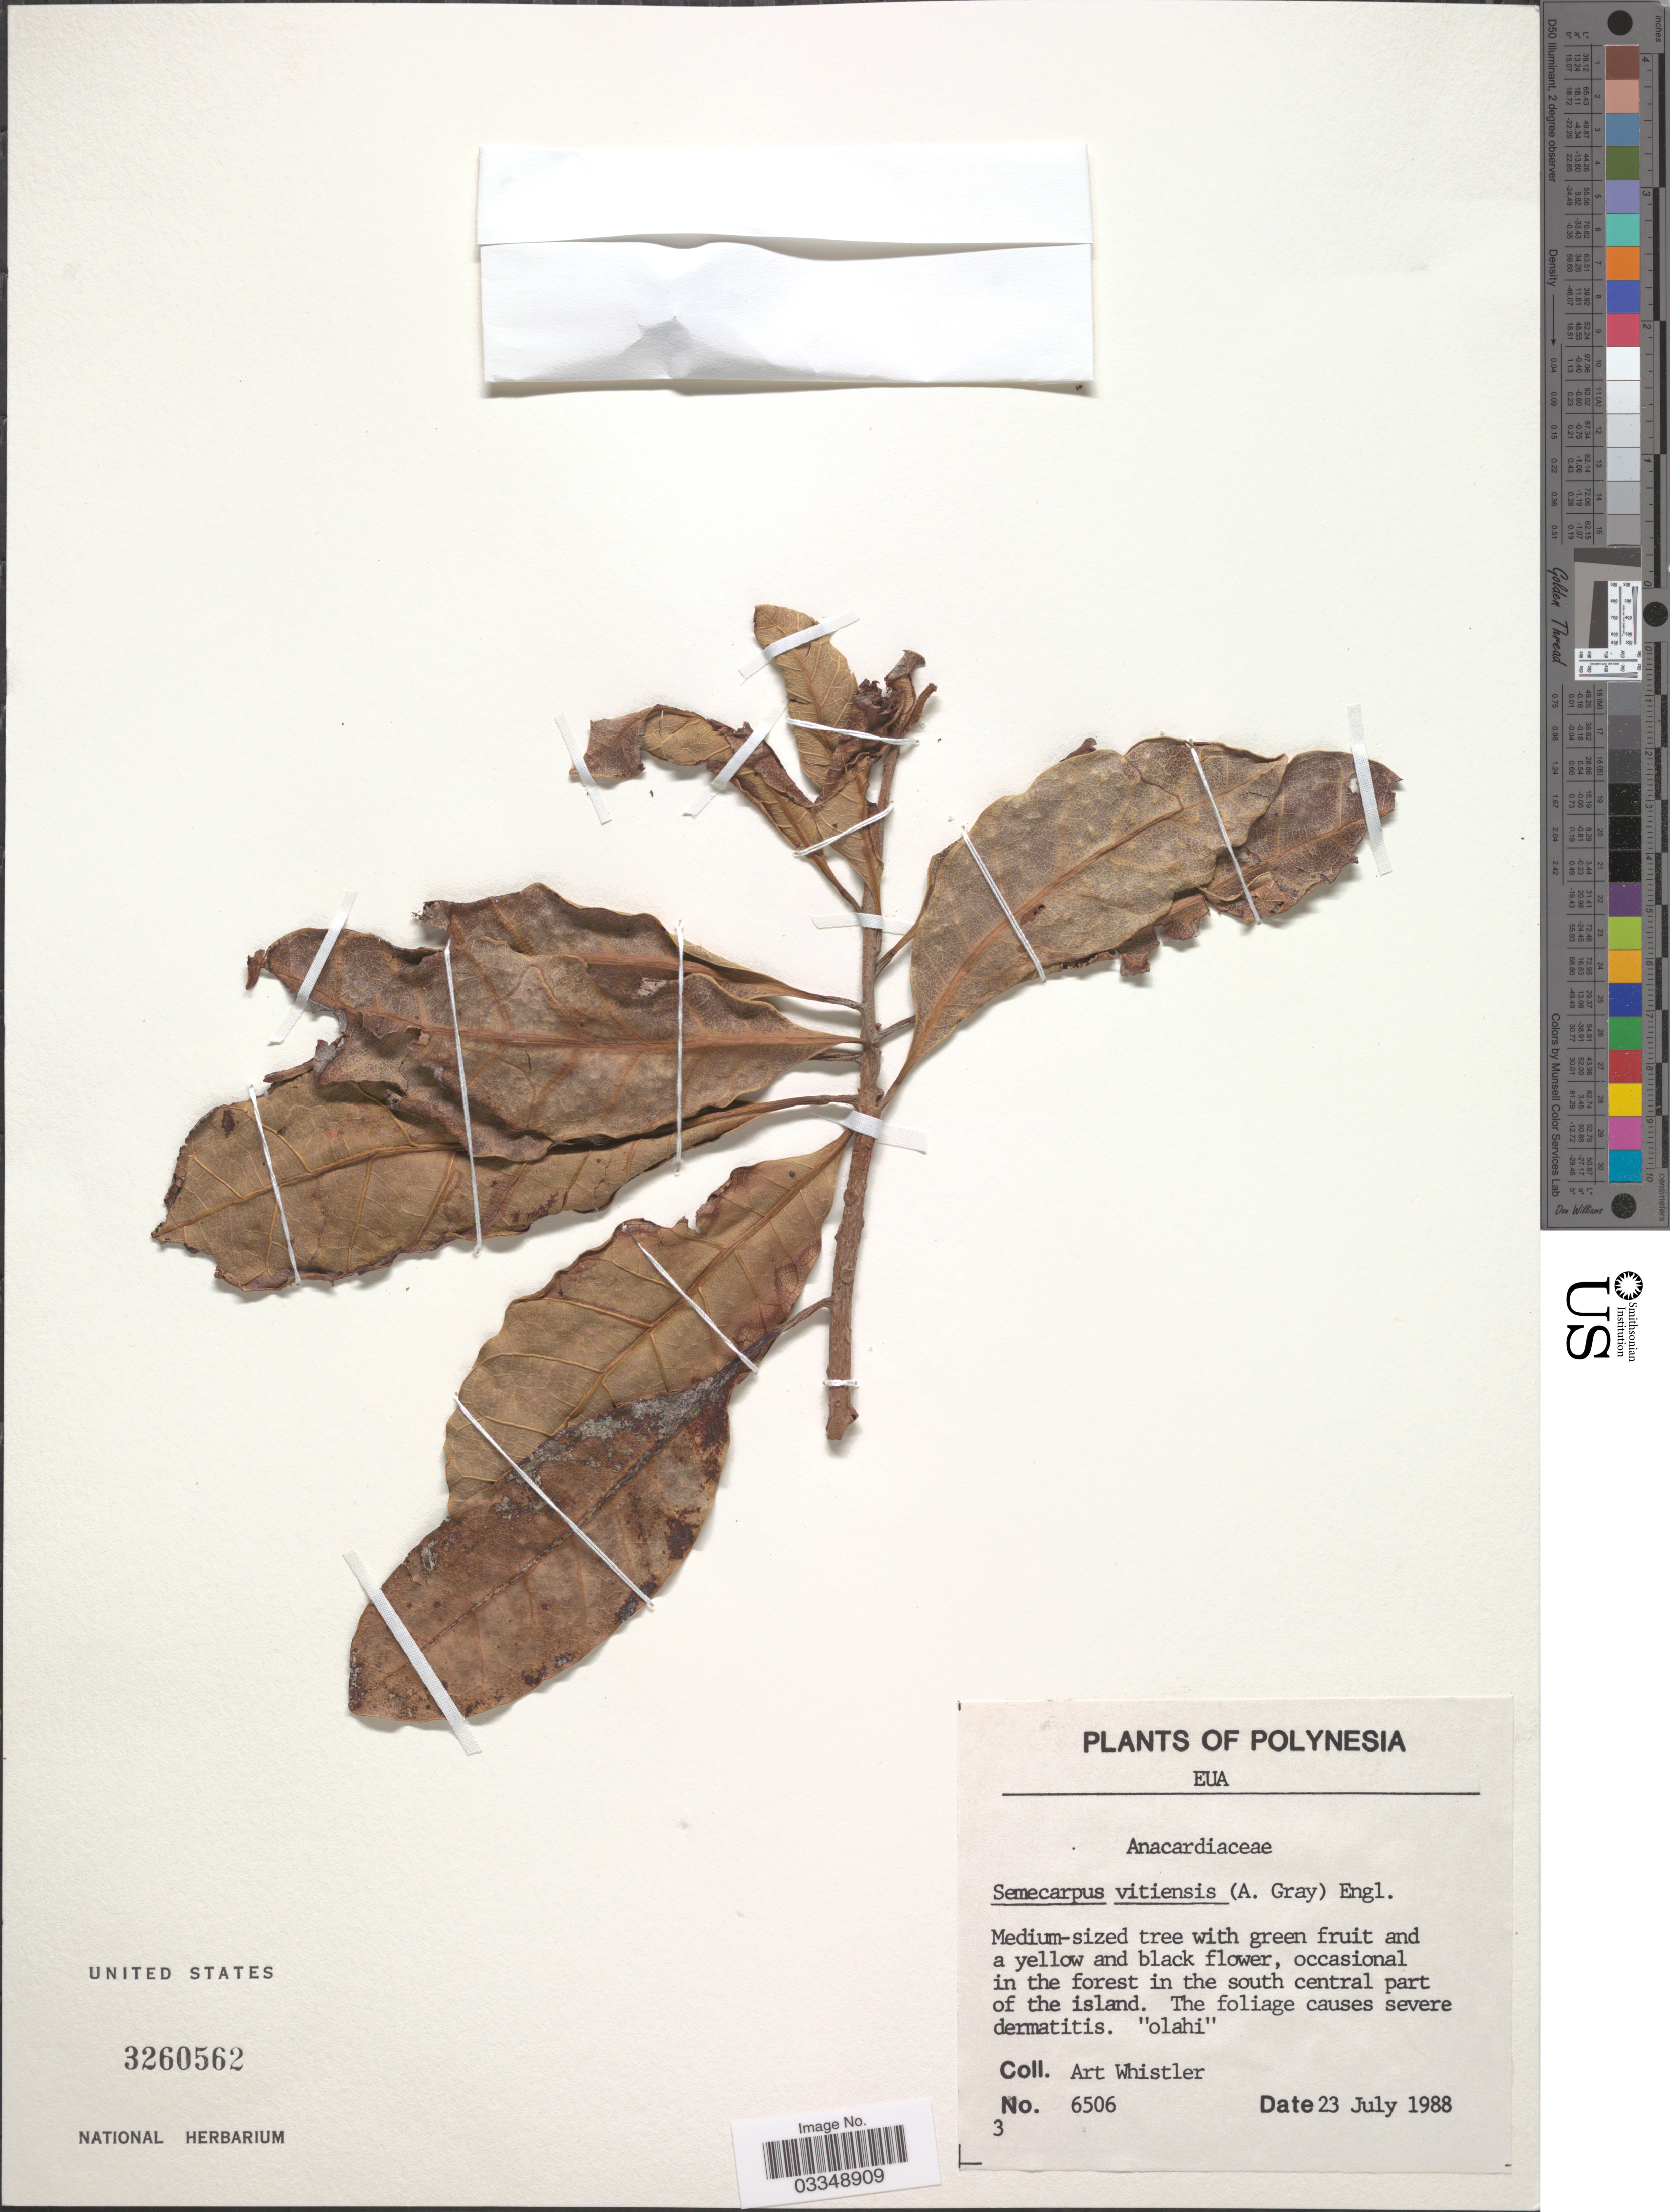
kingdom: Plantae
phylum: Tracheophyta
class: Magnoliopsida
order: Sapindales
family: Anacardiaceae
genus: Semecarpus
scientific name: Semecarpus vitiensis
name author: (A. Gray) Engl.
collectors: A. Whistler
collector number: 6506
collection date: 1988-07-23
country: Tonga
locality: Polynesia. Eua. In the south central part of the island.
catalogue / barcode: US 3260562